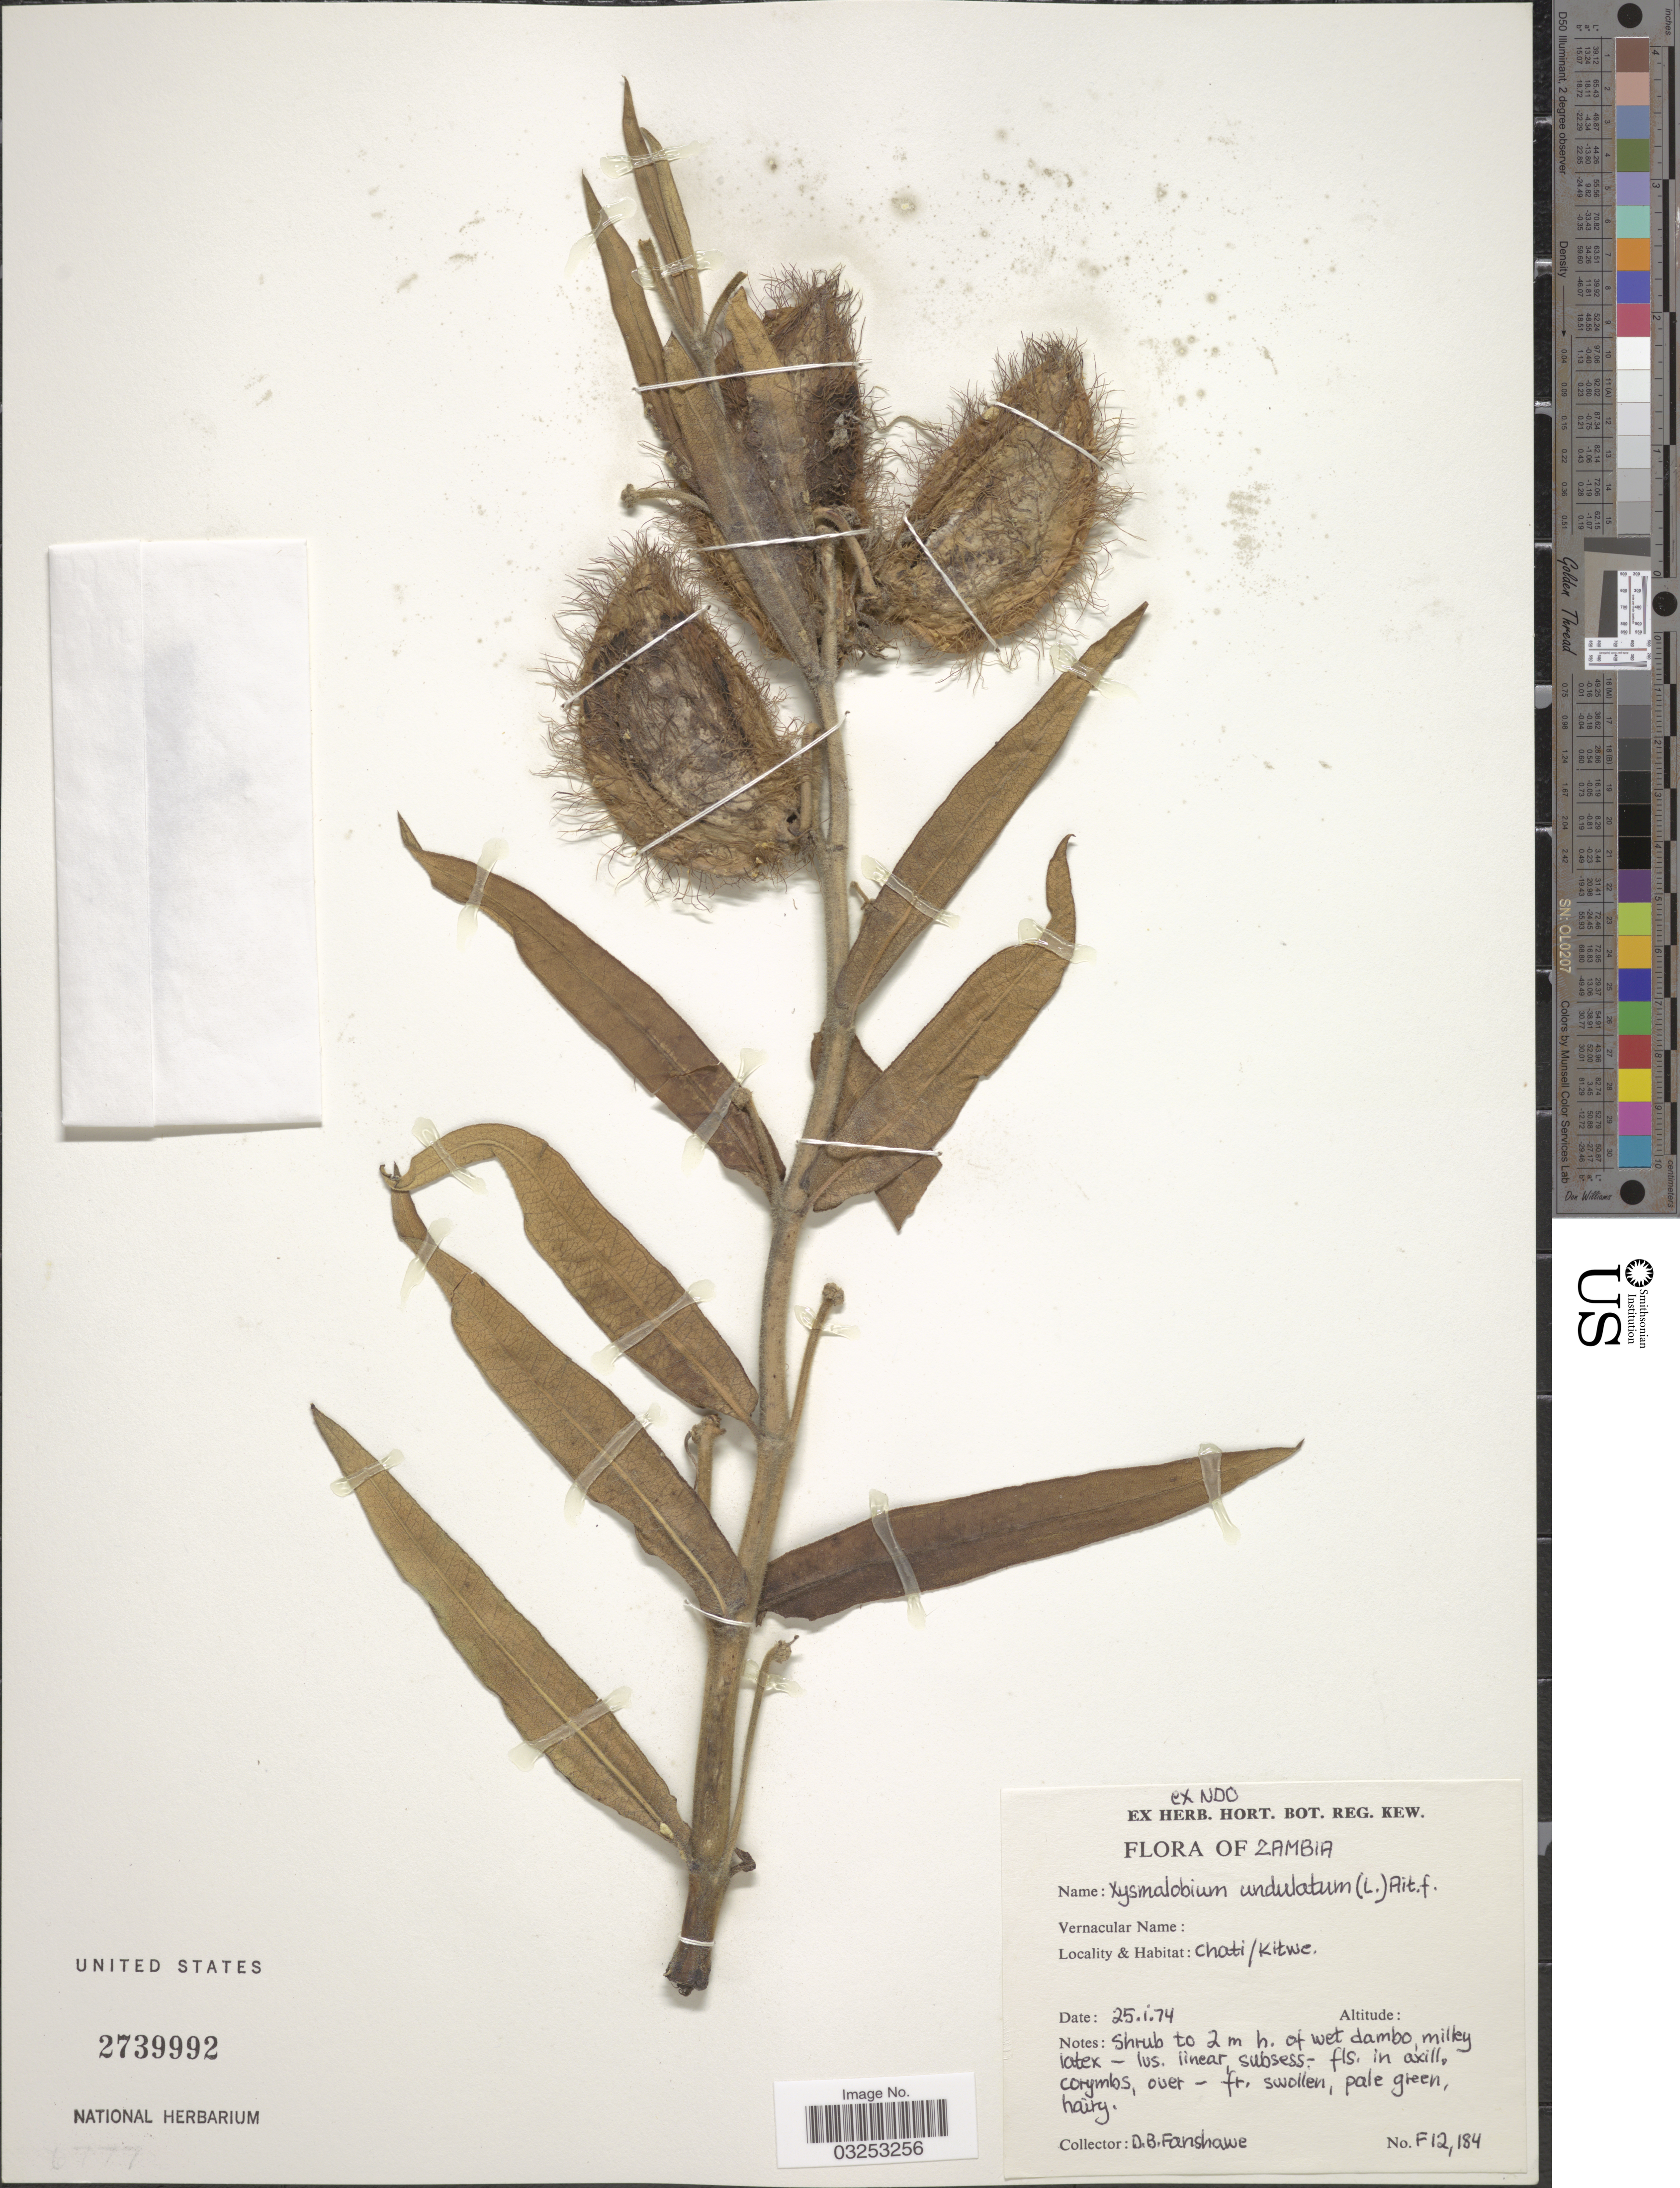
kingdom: Plantae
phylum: Tracheophyta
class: Magnoliopsida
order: Gentianales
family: Apocynaceae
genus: Xysmalobium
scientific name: Xysmalobium undulatum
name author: (L.) W.T. Aiton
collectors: D. B. Fanshawe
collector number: F12184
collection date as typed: Transcribed d/m/y: 25/1/74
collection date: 1974-01-25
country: Zambia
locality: Chati/Kitwe.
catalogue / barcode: US 2739992